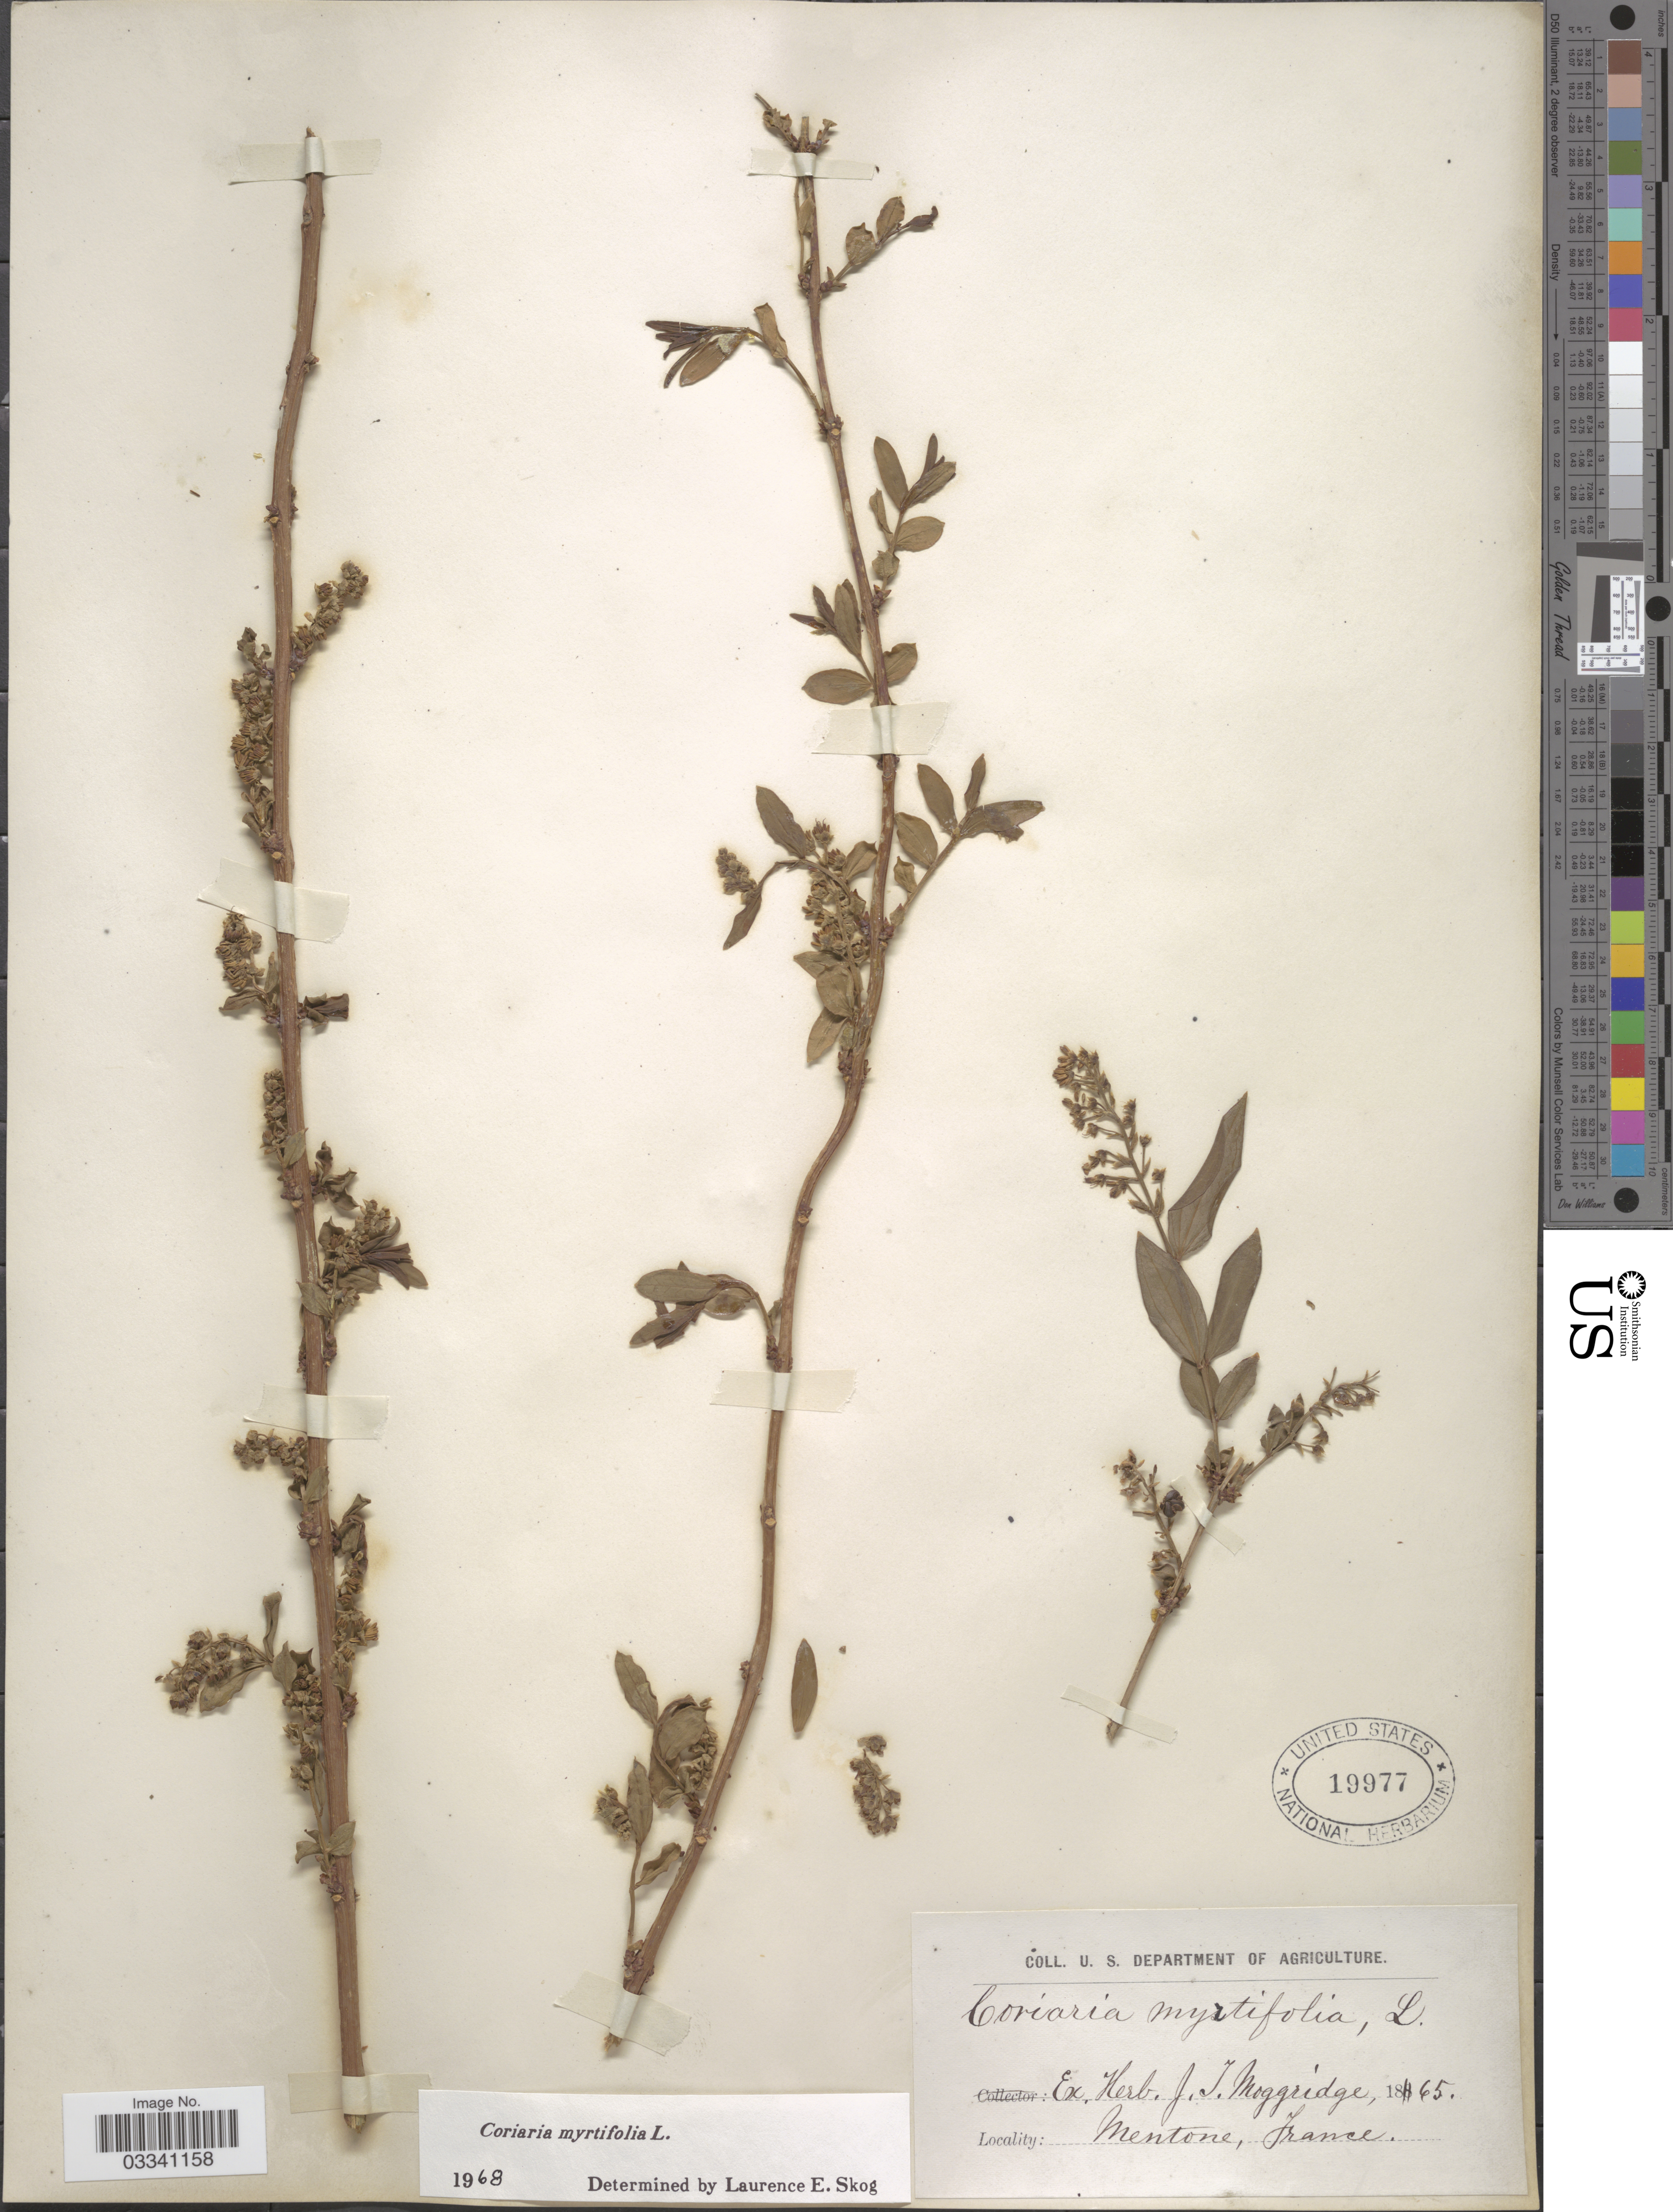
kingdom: Plantae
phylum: Tracheophyta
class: Magnoliopsida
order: Cucurbitales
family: Coriariaceae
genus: Coriaria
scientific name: Coriaria myrtifolia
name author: L.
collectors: ex herb. J.T. Moggridge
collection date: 1865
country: France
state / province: Provence-Alpes-Côte d'Azur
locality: Mentone.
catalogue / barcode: US 19977